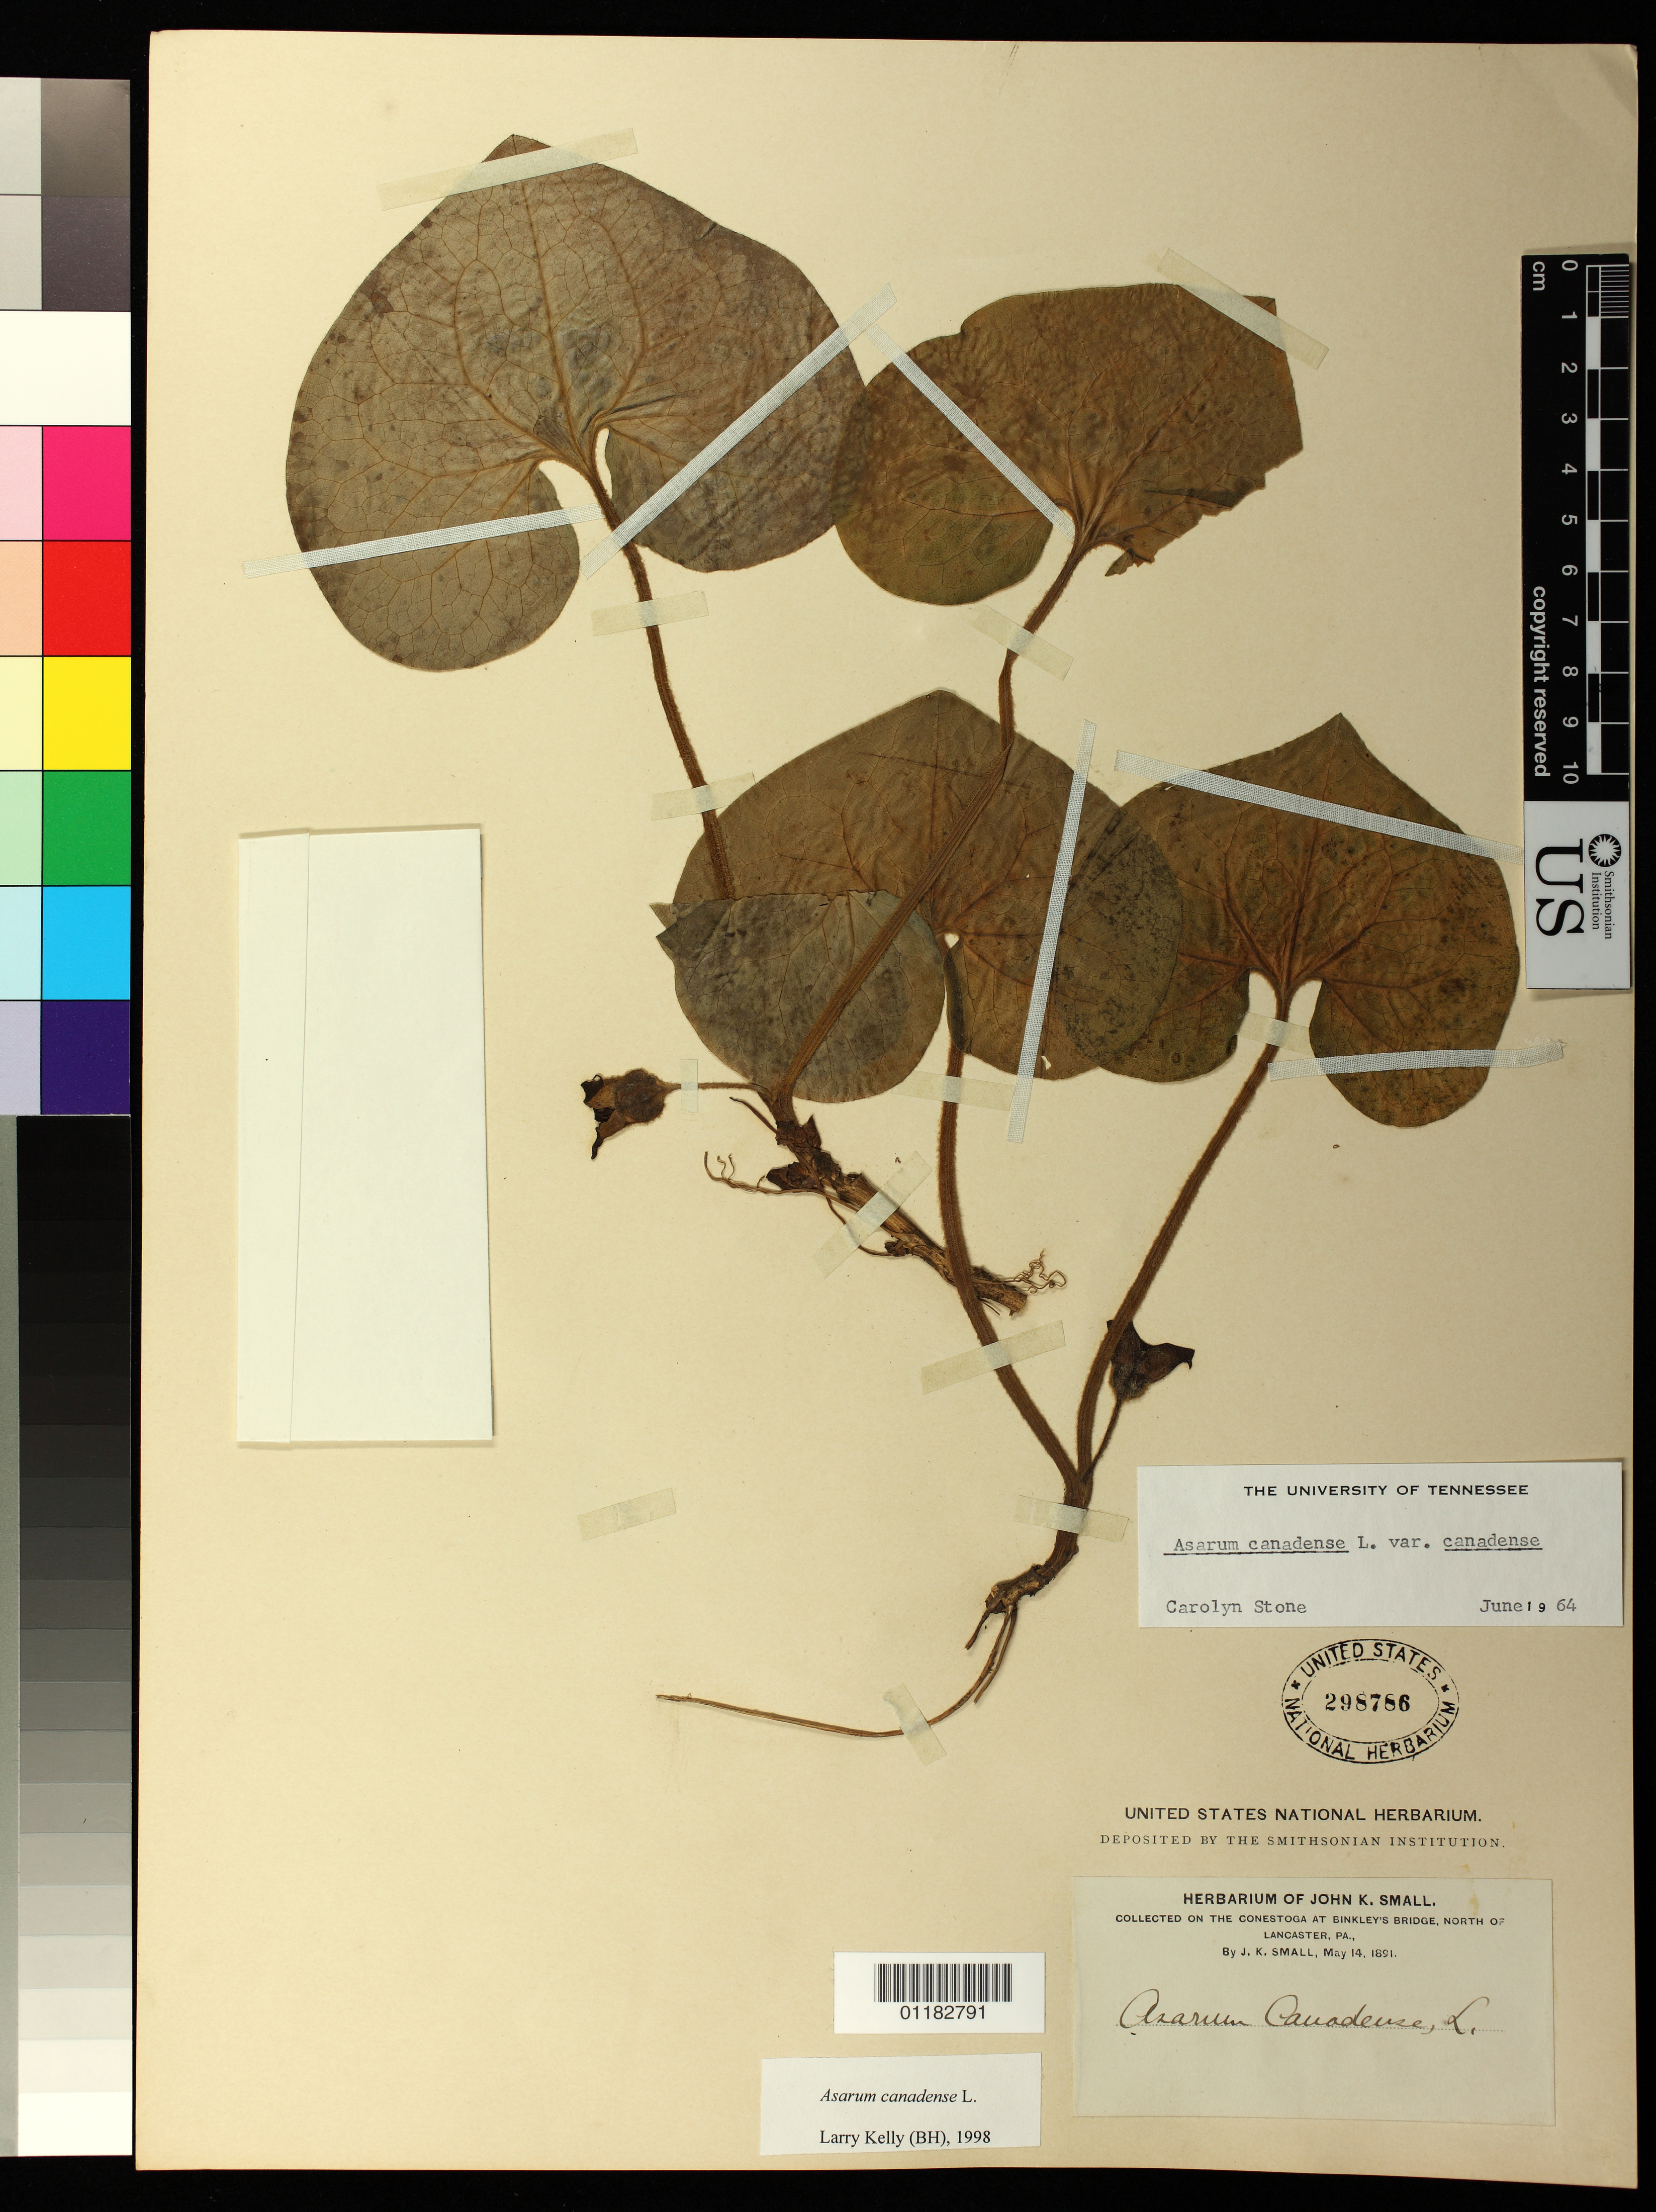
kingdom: Plantae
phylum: Tracheophyta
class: Magnoliopsida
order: Piperales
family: Aristolochiaceae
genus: Asarum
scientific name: Asarum canadense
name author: L.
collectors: J. K. Small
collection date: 1891-05-14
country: United States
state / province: Pennsylvania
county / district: Lancaster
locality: Collected on the Conestoga at Brinkley's Bridge North of Lancaster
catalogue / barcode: US 298786